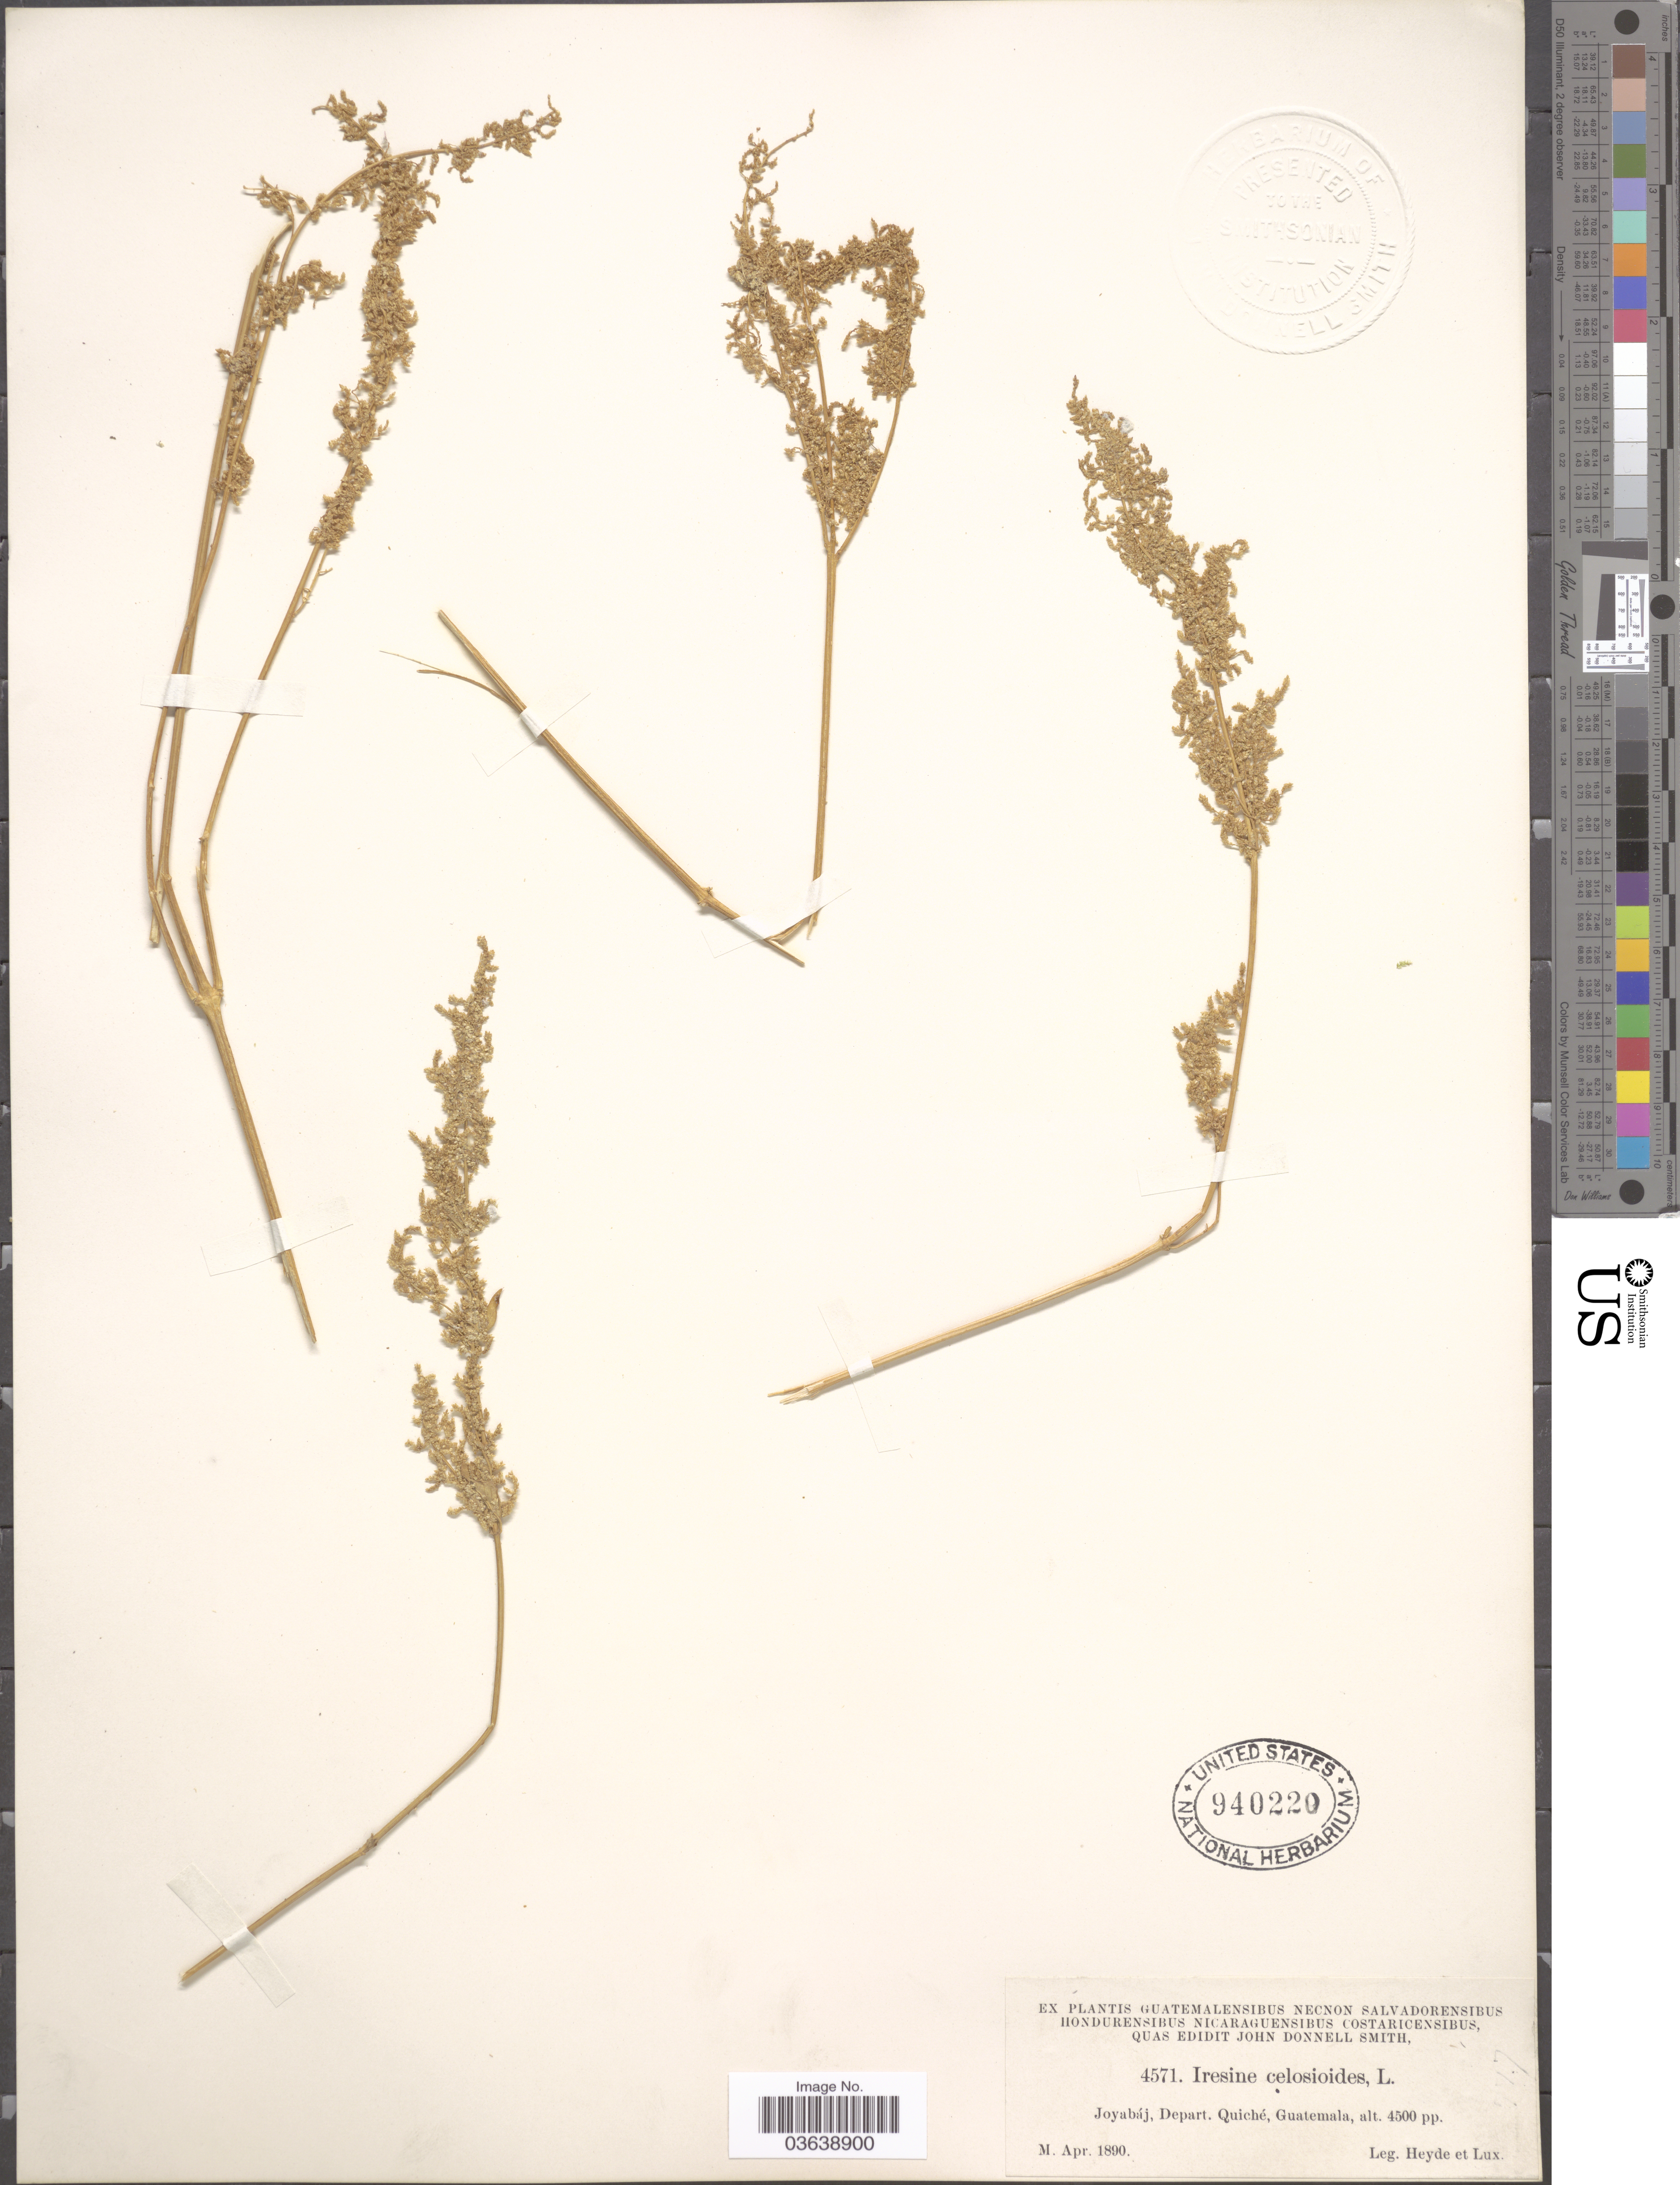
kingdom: Plantae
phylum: Tracheophyta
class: Magnoliopsida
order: Caryophyllales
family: Amaranthaceae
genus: Iresine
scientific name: Iresine celosia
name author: L.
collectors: Heyde & Lux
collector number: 4571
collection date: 1890-04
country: Guatemala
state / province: El Quiché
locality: Joyabáj, Depart. Quiché.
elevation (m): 1372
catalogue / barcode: US 940220